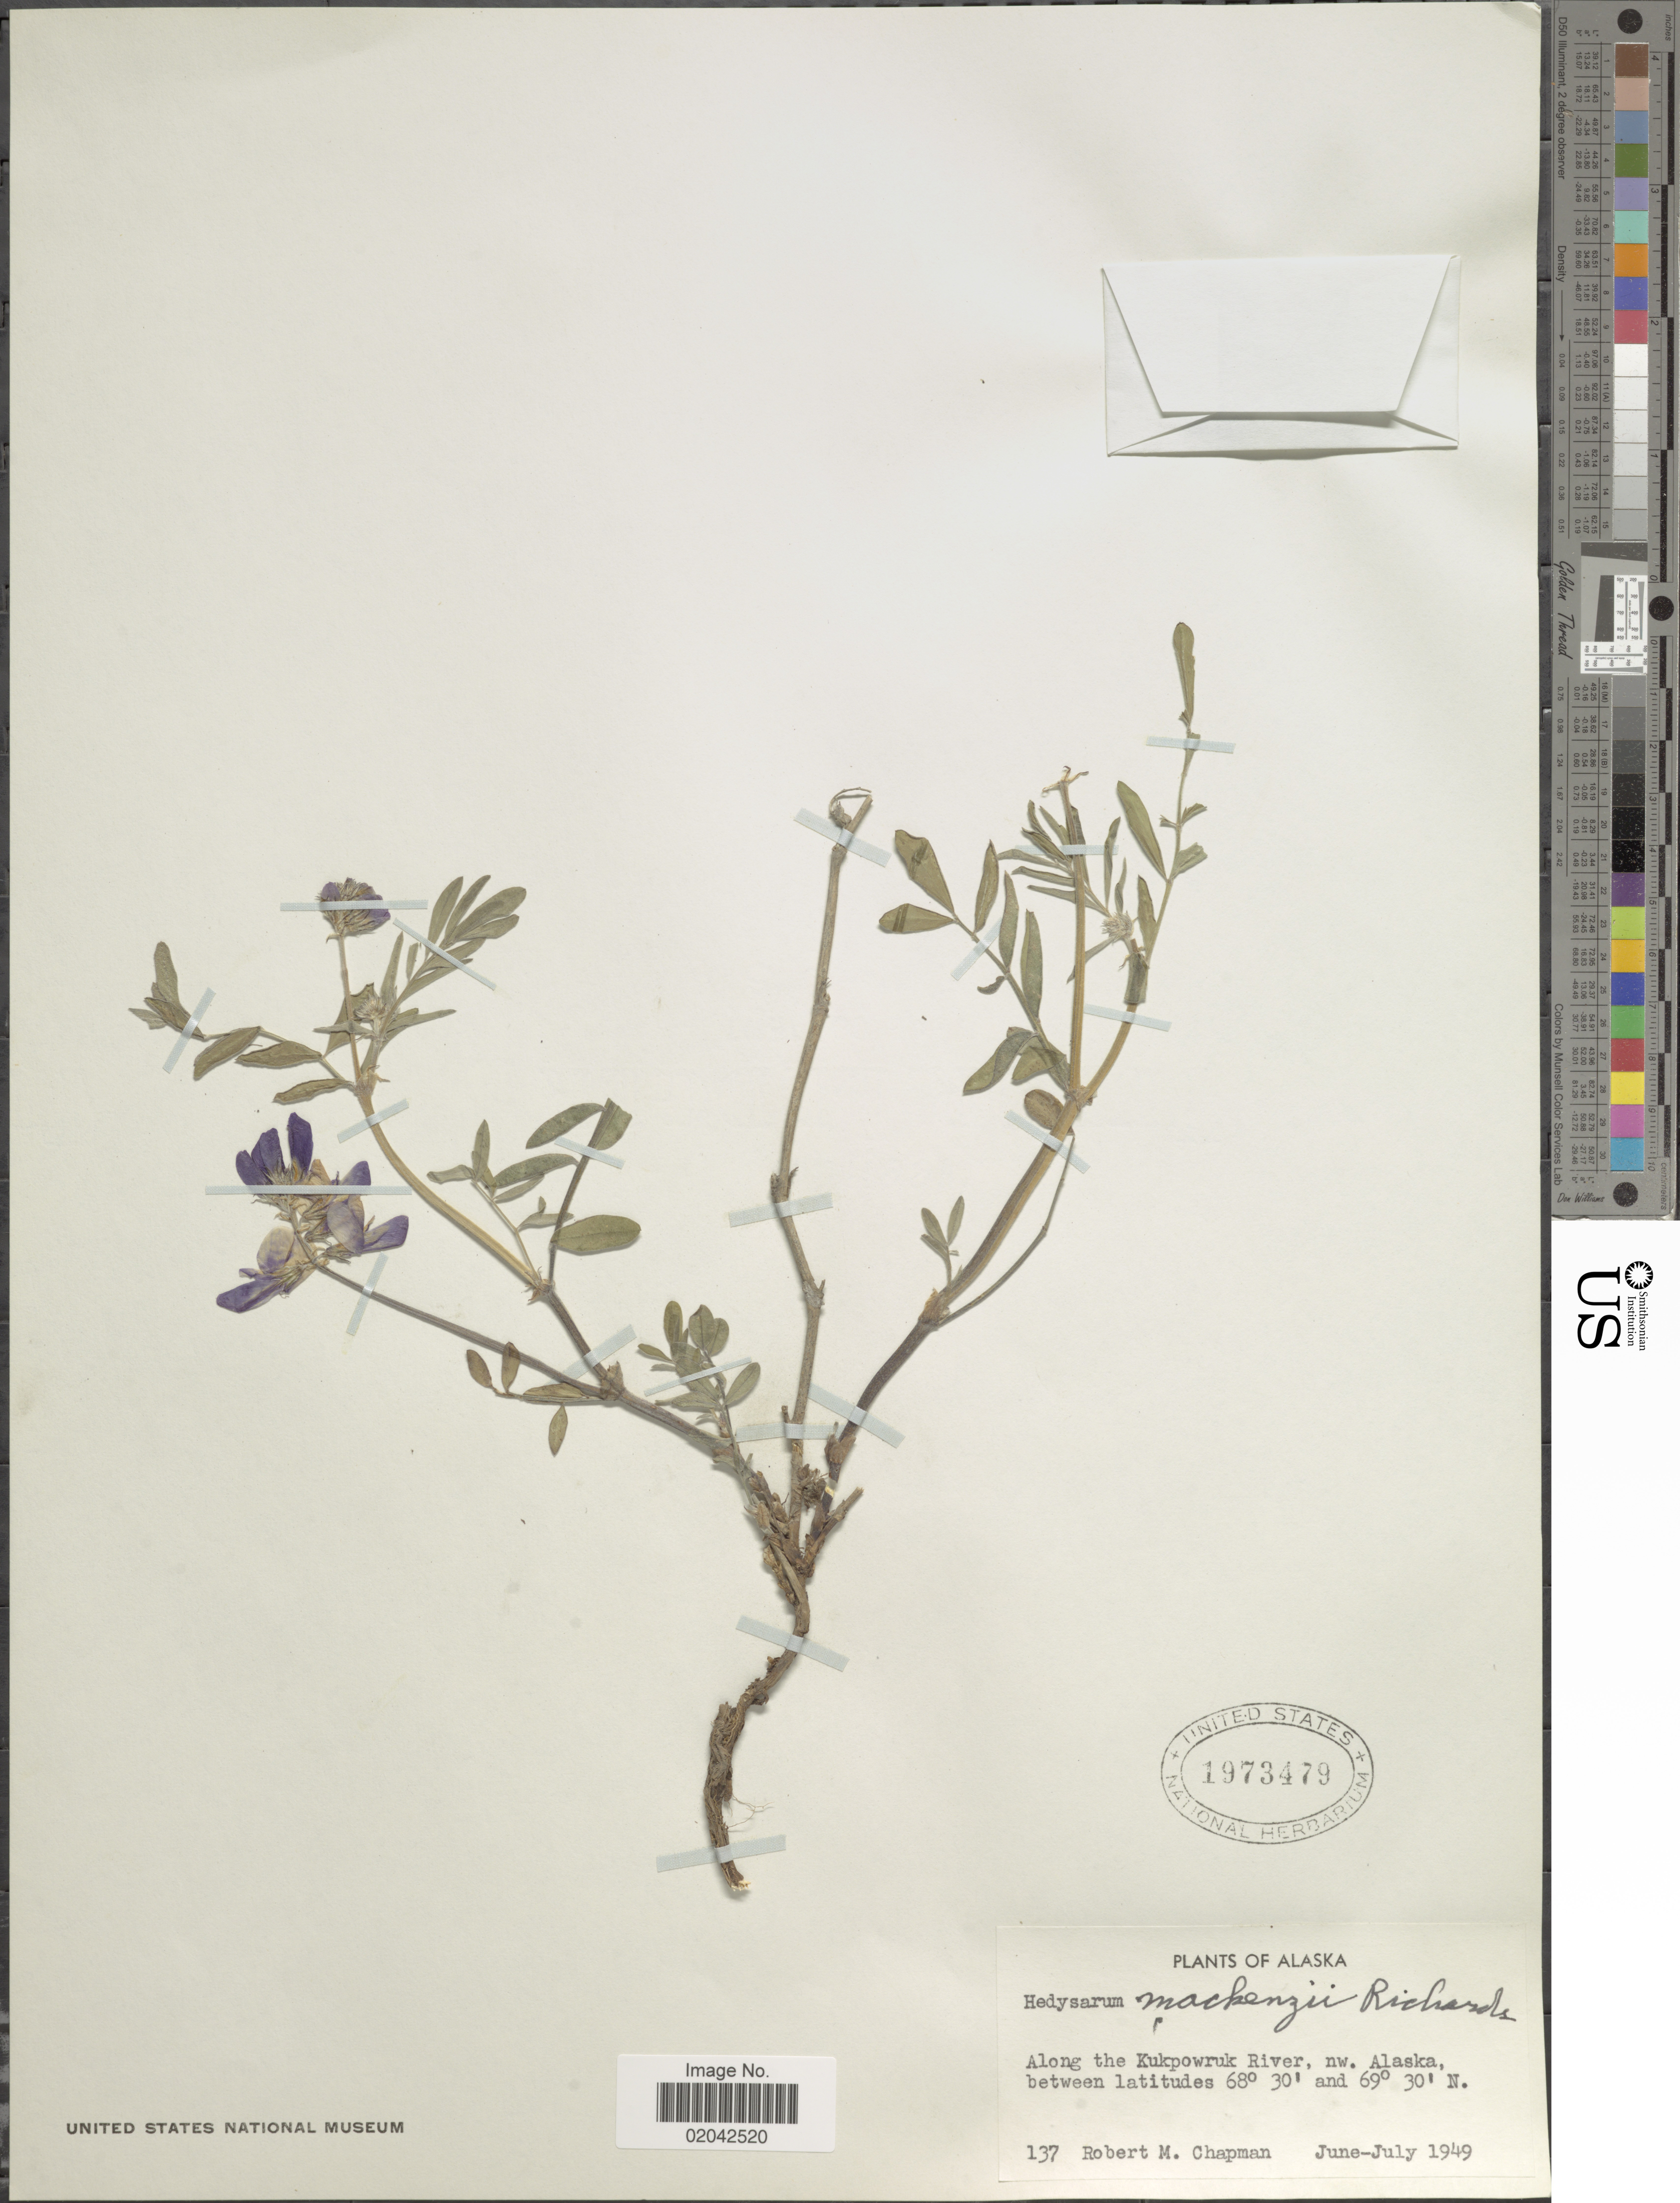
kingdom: Plantae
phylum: Tracheophyta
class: Magnoliopsida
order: Fabales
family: Fabaceae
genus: Hedysarum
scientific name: Hedysarum mackenziei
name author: Richardson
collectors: R. M. Chapman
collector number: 137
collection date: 1949-06/1949-07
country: United States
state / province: Alaska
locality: Along the Kupowruk River, nw. Alaska.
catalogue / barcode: US 1973479